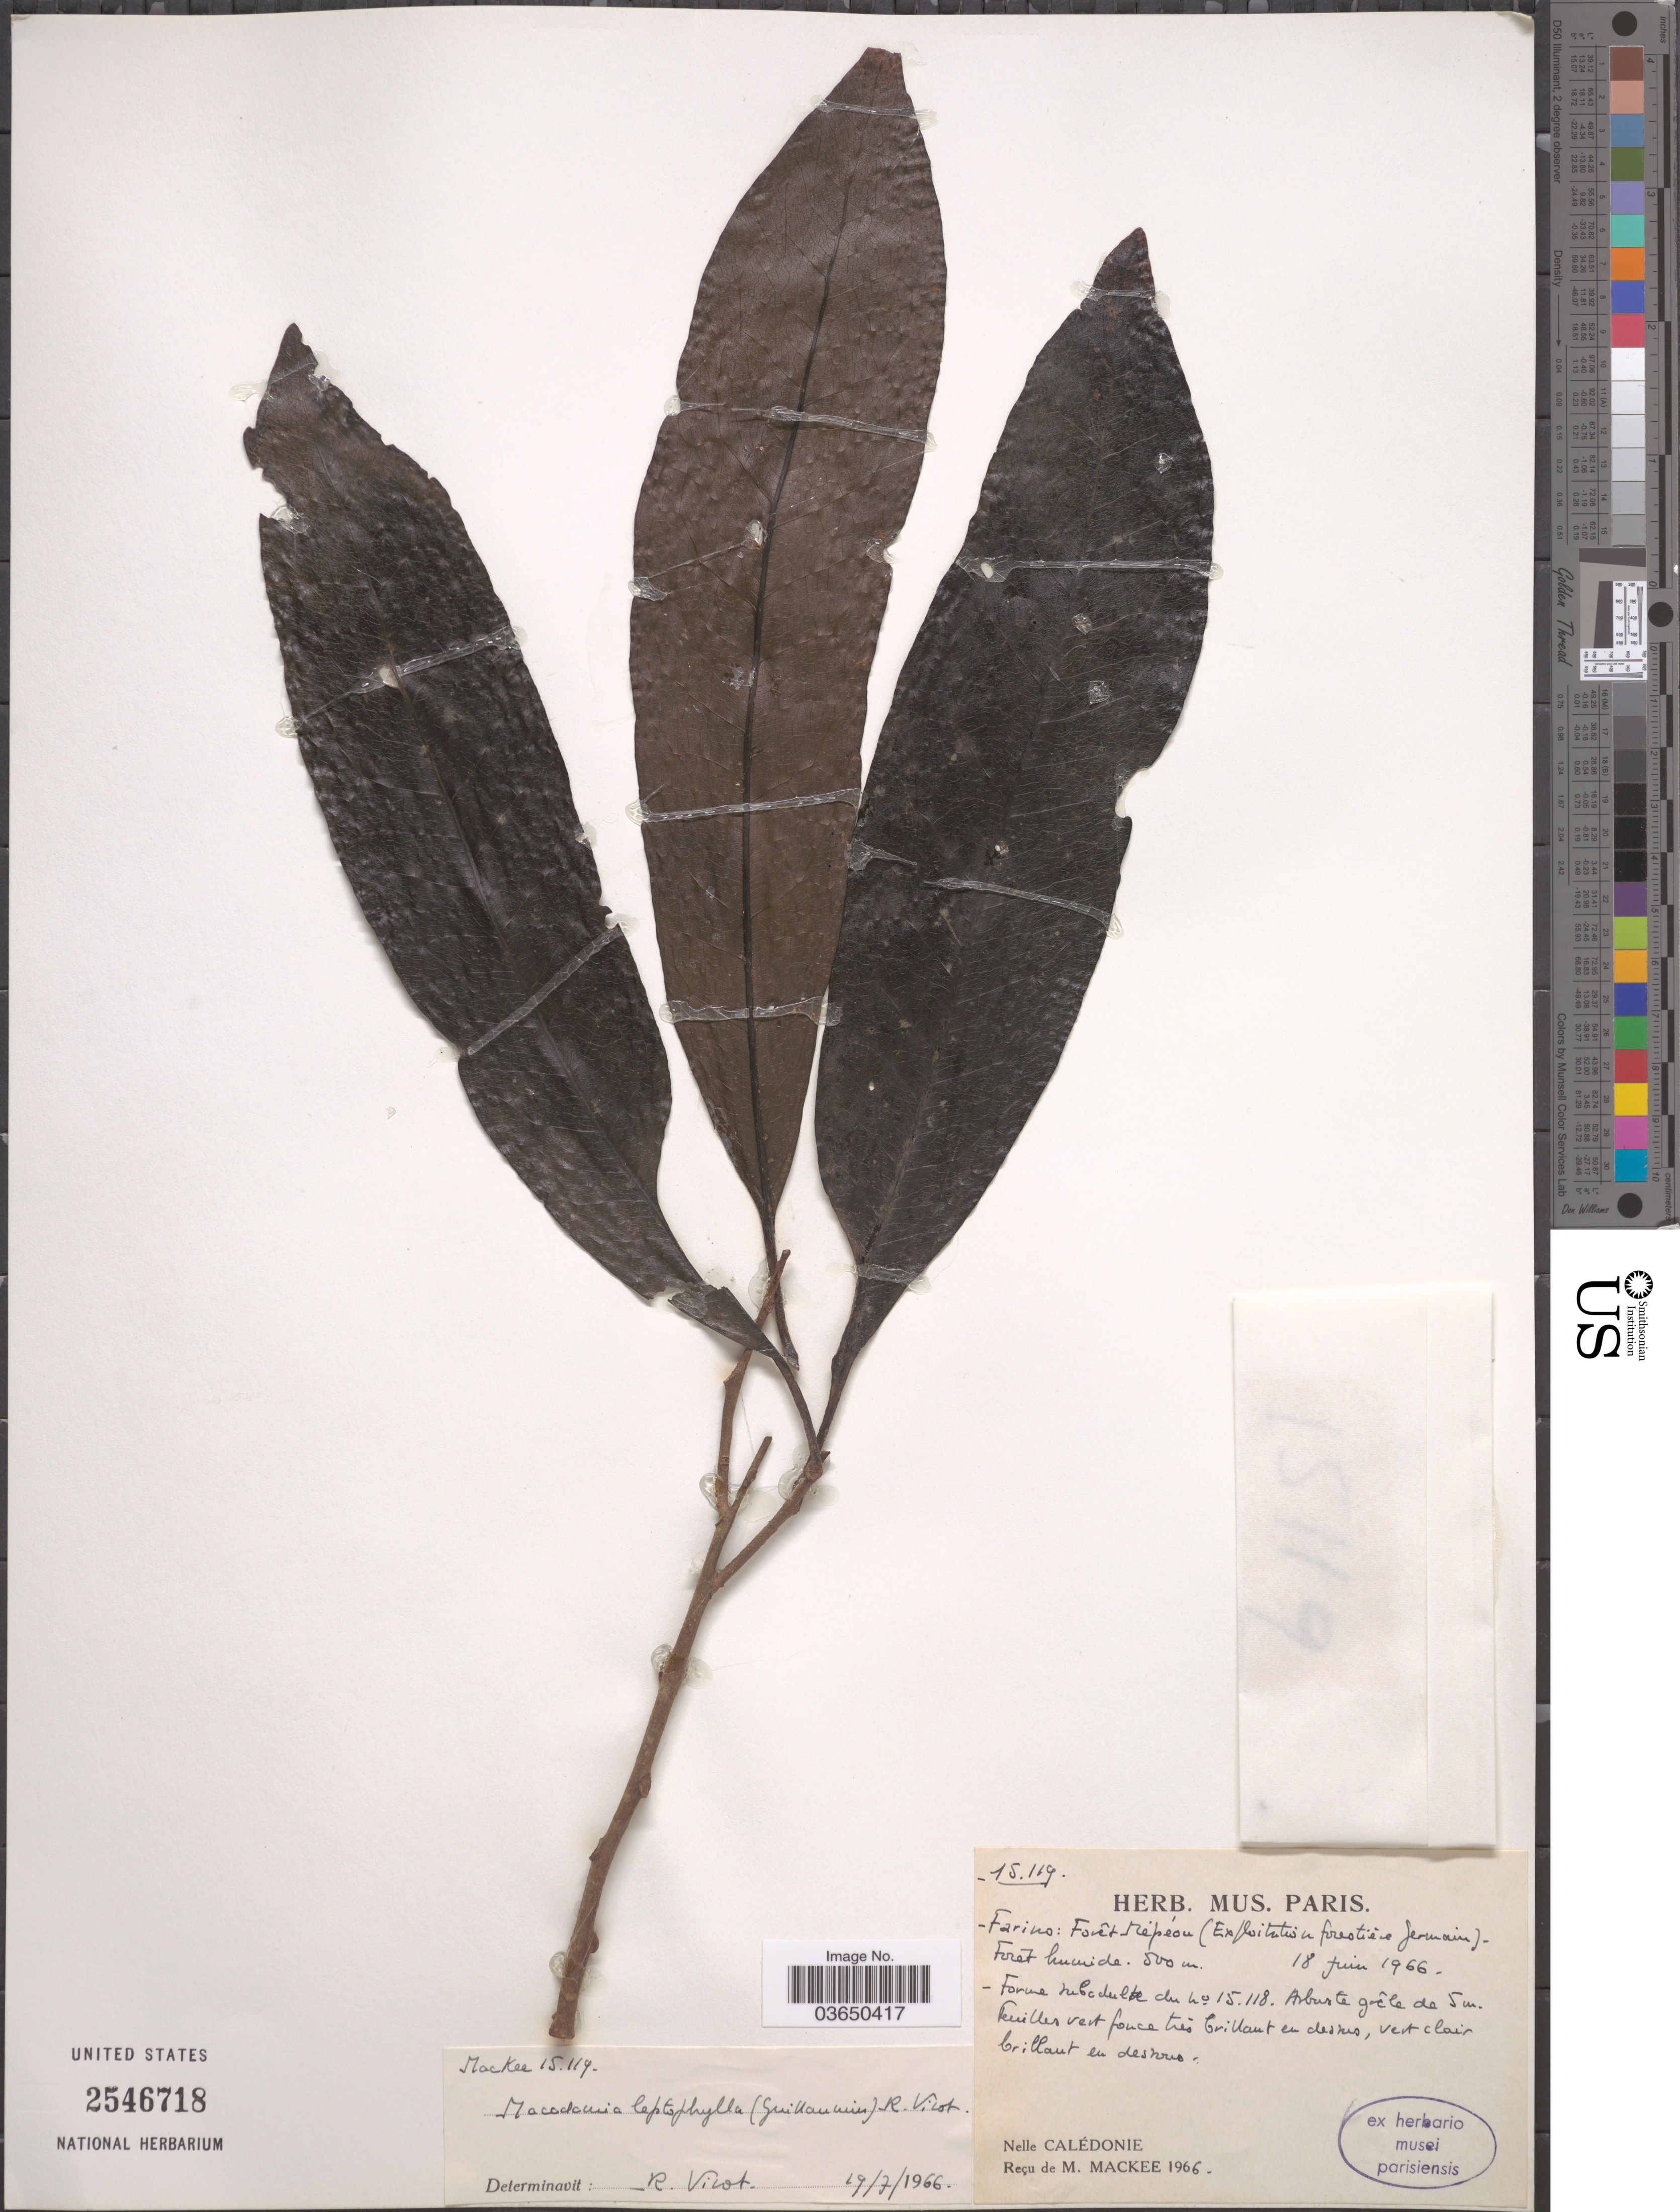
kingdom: Plantae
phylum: Tracheophyta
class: Magnoliopsida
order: Proteales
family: Proteaceae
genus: Macadamia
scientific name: Macadamia leptophylla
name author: (Guillaumin) R. Virot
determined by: Strong, Mark T., (BOT), Smithsonian Institution - National Museum of Natural History (UNITED STATES)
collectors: M. Mackee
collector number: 15119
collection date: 1966-06-18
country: New Caledonia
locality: Farino: Forêt Mépéou (Exploitation forestière Germain). Nelle Calédonie.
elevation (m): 500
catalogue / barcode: US 2546718